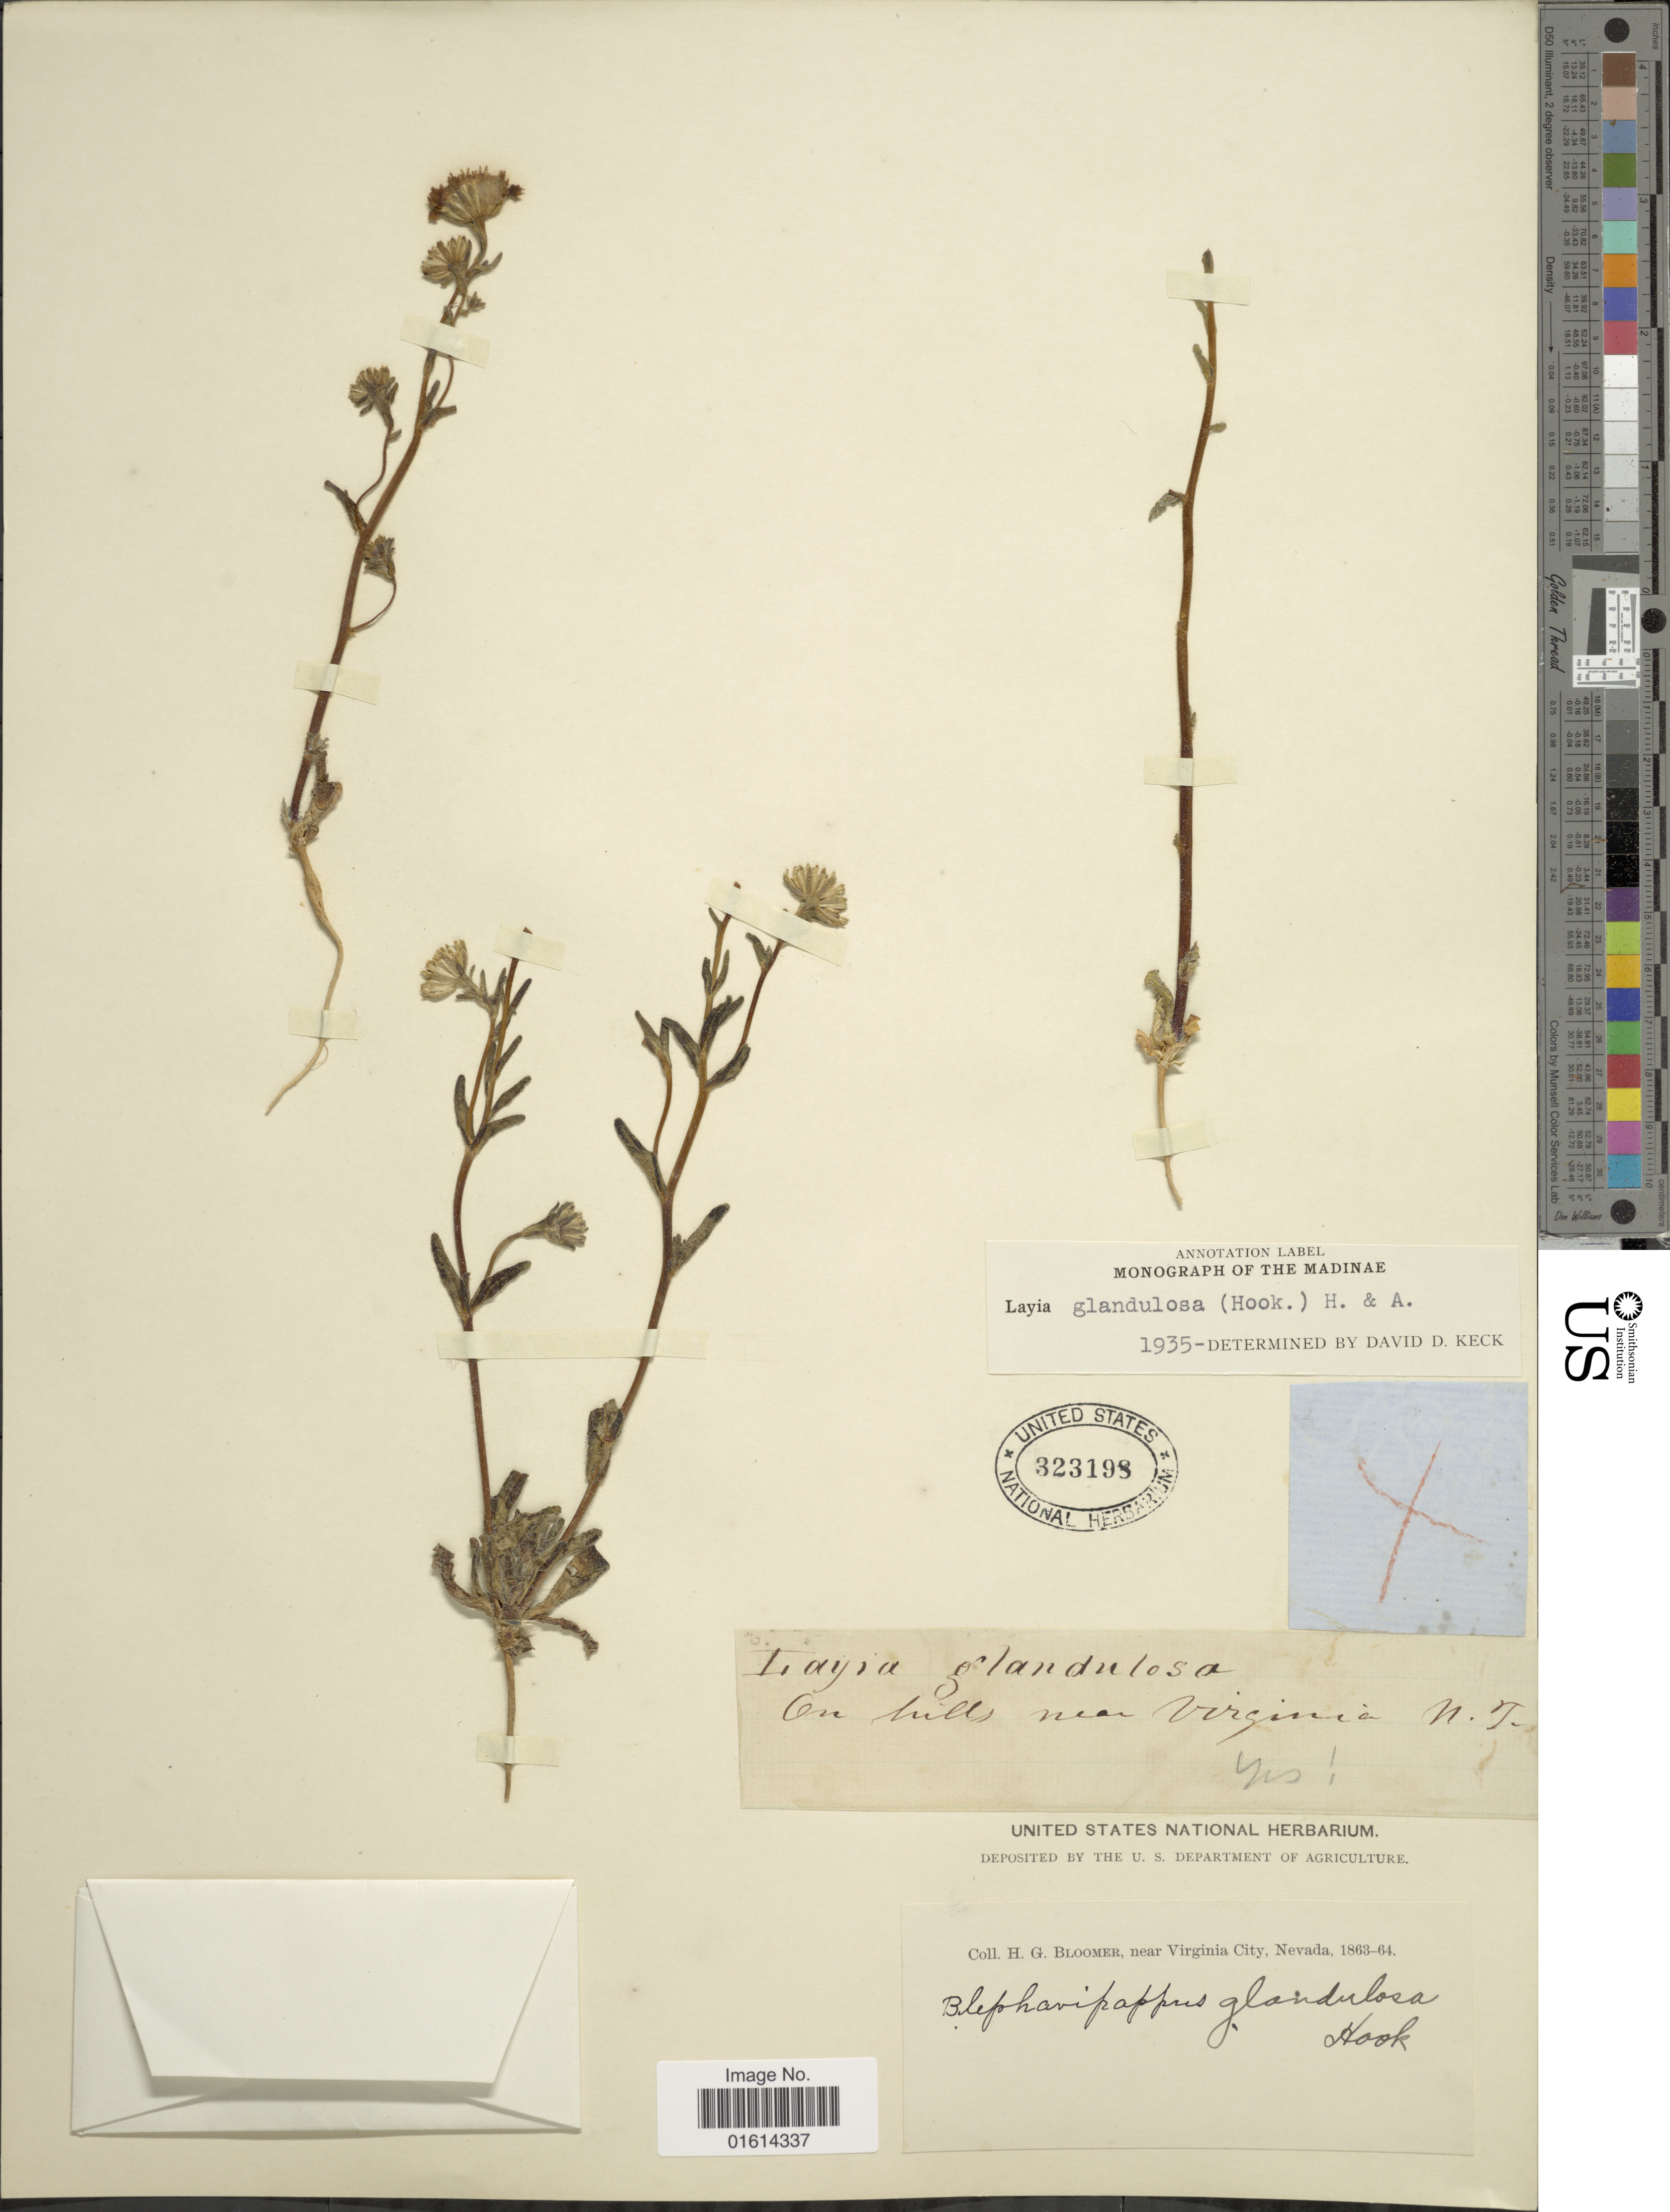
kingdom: Plantae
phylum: Tracheophyta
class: Magnoliopsida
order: Asterales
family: Asteraceae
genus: Layia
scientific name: Layia glandulosa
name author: Hook. & Arn.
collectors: H. Bloomer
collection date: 1863/1864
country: United States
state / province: Nevada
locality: Near Virginia, N. I., near Virginia City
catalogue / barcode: US 323198